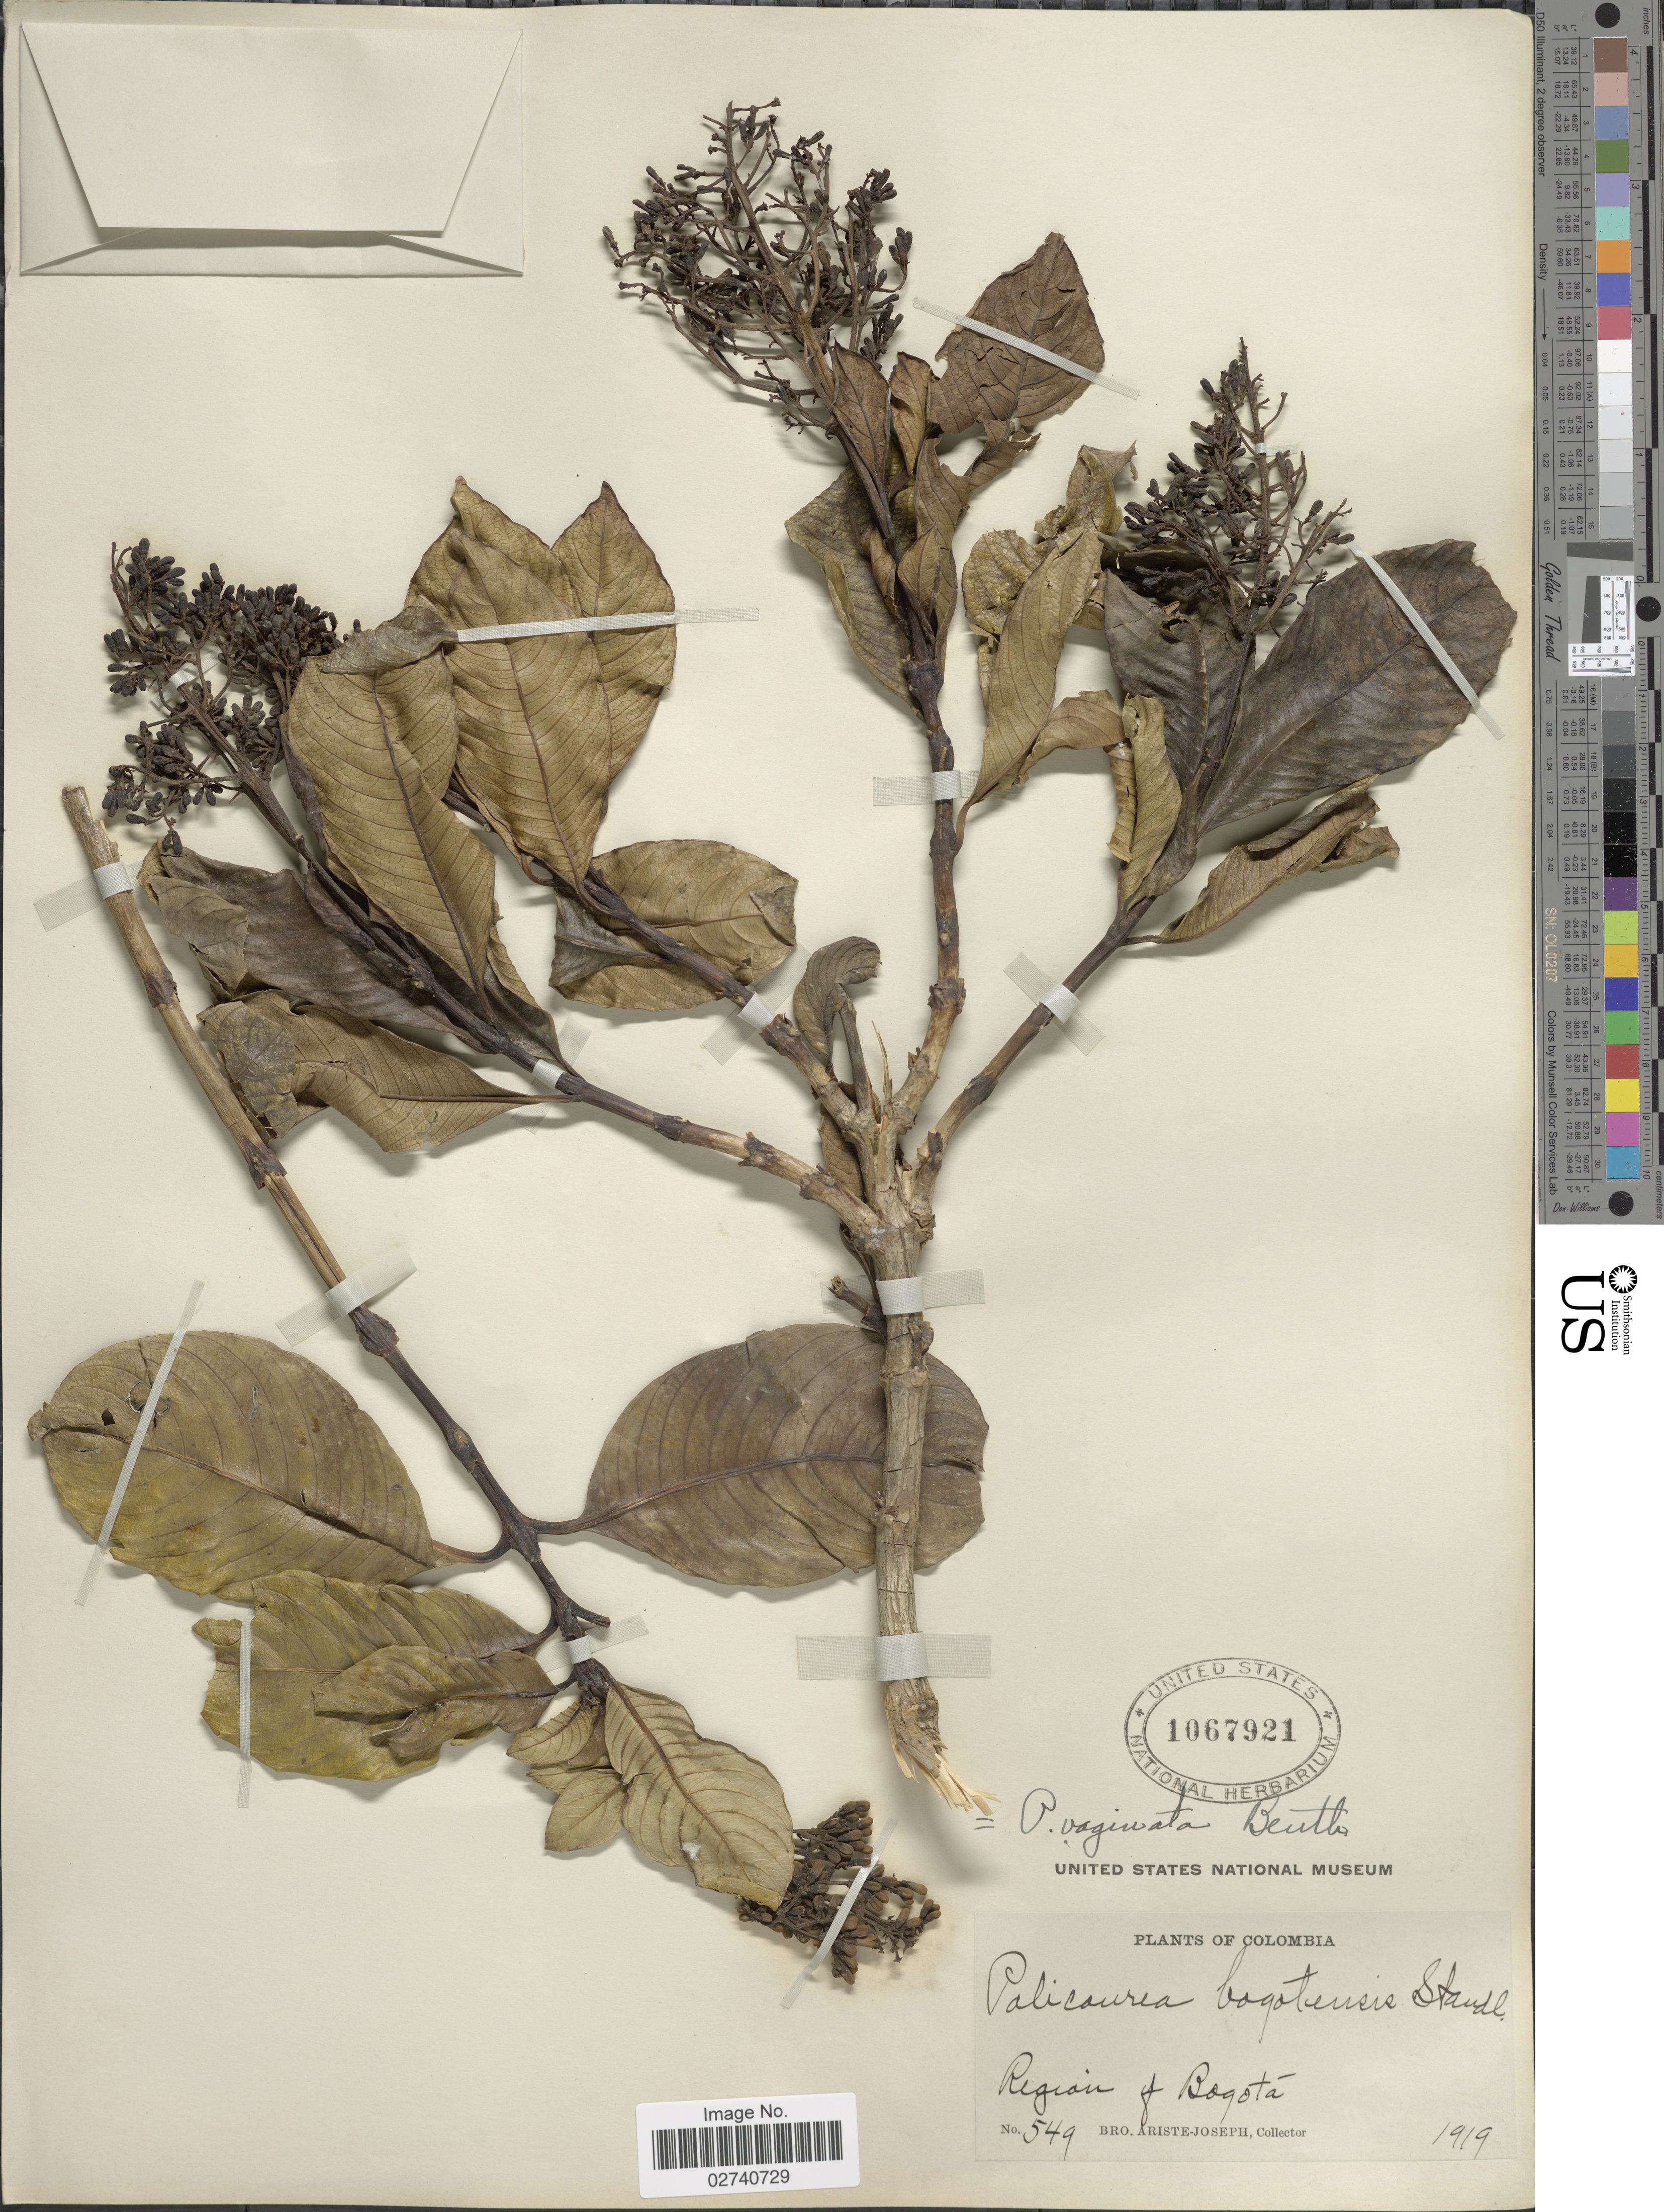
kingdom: Plantae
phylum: Tracheophyta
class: Magnoliopsida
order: Gentianales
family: Rubiaceae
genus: Palicourea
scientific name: Palicourea vaginata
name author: Benth.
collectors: Bro. Ariste-Joseph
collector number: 549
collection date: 1919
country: Colombia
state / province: Bogota D.C.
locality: Region of Bogota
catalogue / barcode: US 1067921